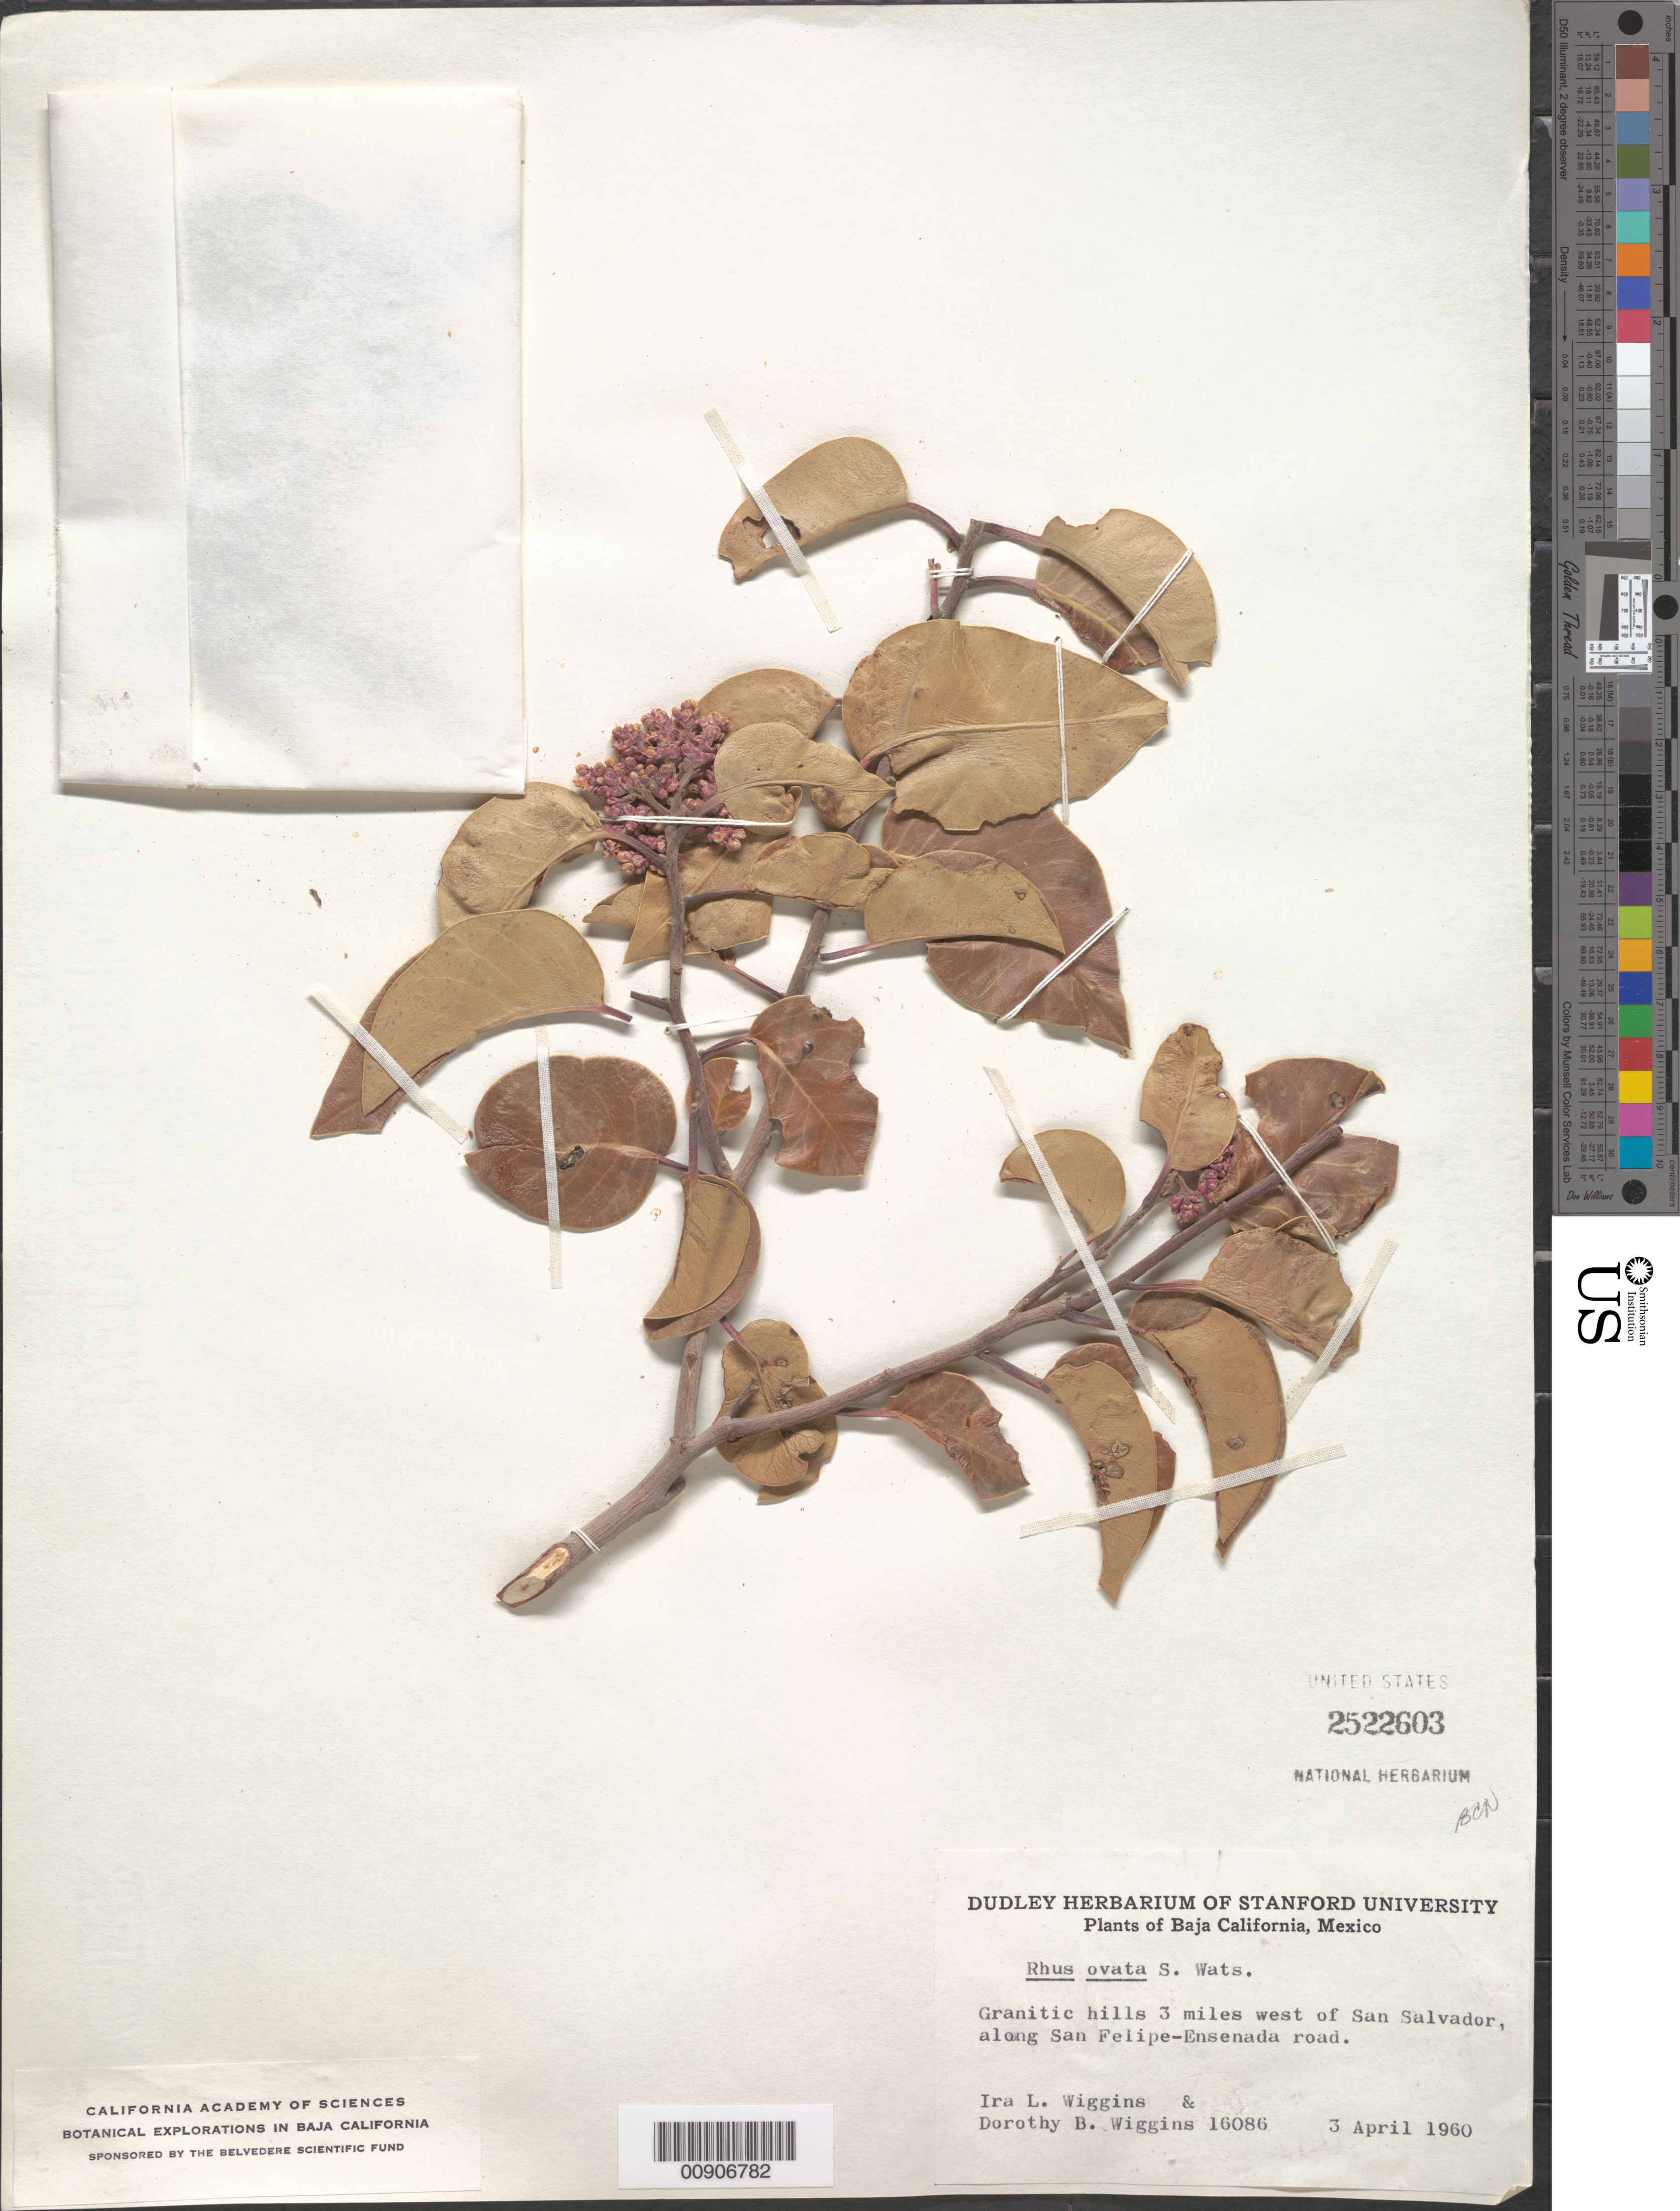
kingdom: Plantae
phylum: Tracheophyta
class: Magnoliopsida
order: Sapindales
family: Anacardiaceae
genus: Rhus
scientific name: Rhus ovata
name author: S. Watson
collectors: I. L. Wiggins & D. B. Wiggins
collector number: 16086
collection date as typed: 03 Apr 1960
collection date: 1960-04-03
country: Mexico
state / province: Baja California Norte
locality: Granitic hills 3 miles west of San Salvador, along San Felipe-Ensenada road.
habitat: Granitic hills, along road.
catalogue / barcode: US 2522603